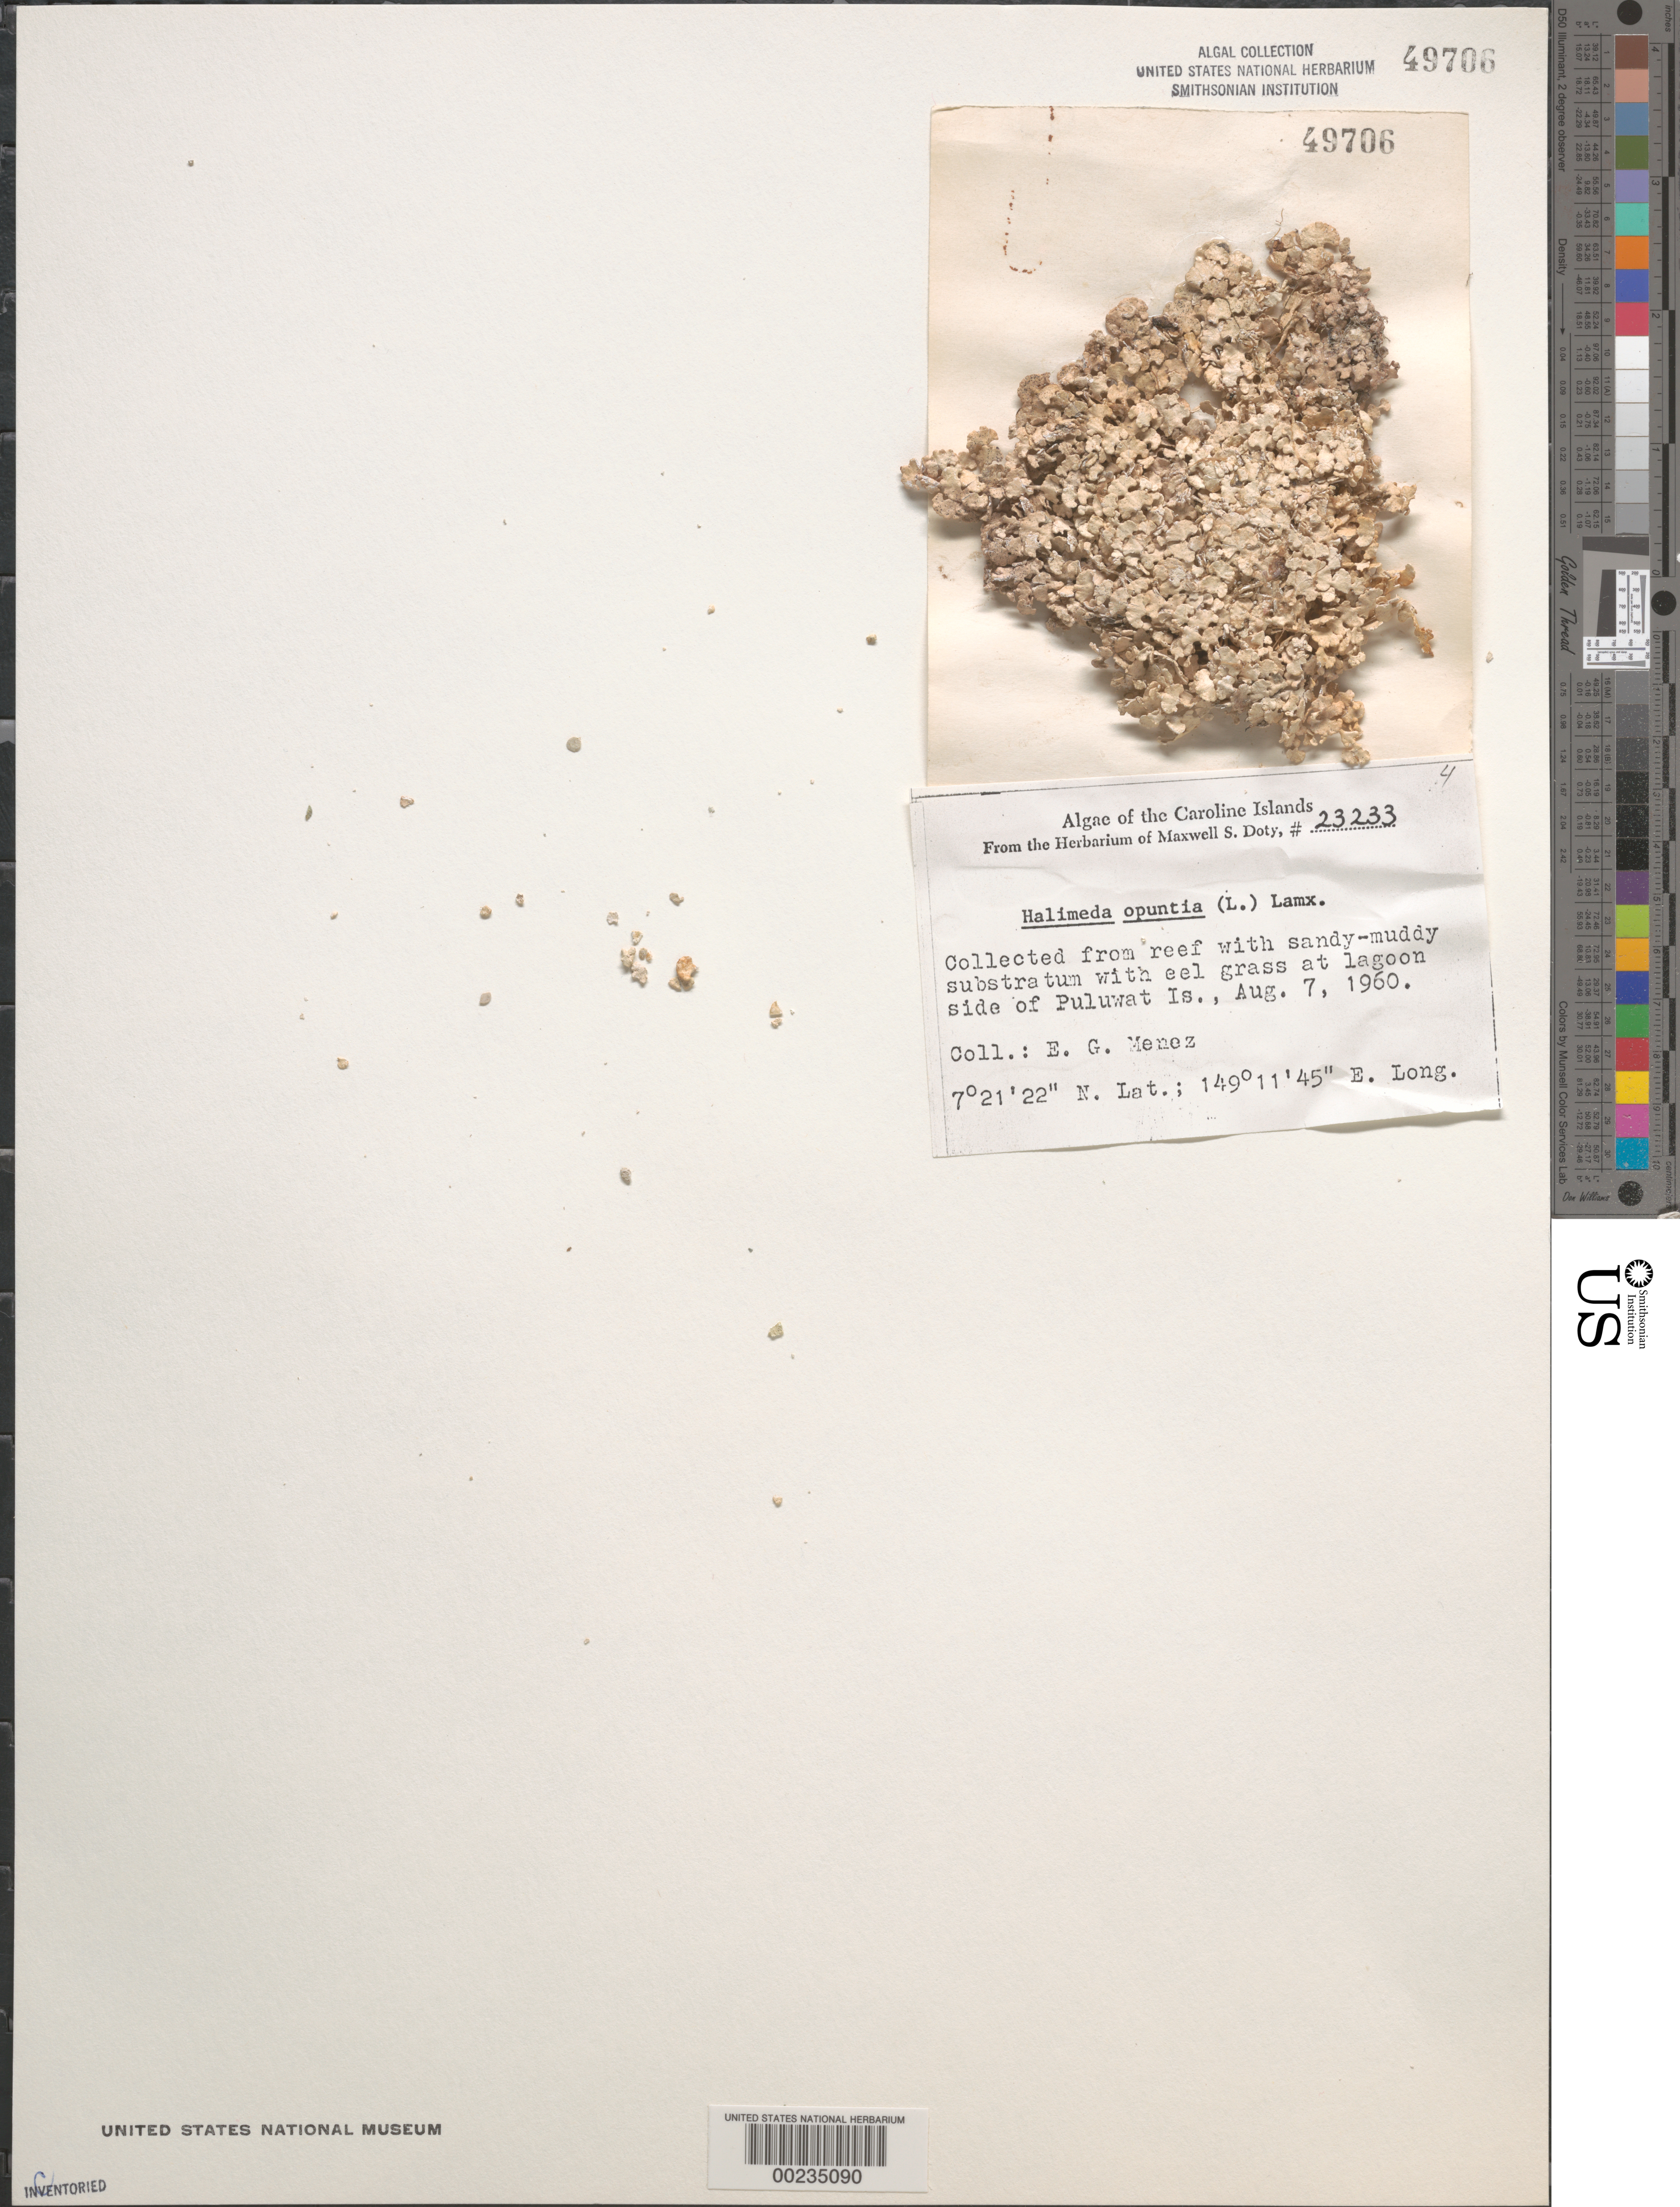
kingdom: Plantae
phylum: Chlorophyta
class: Ulvophyceae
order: Bryopsidales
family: Halimedaceae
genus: Halimeda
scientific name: Halimeda opuntia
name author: (L.) J.V.Lamouroux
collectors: Meñez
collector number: MSD 23233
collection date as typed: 07 Aug 1960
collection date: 1960-08-07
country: Micronesia, Federated States of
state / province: Truk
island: Puluwat Atoll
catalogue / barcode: US 49706